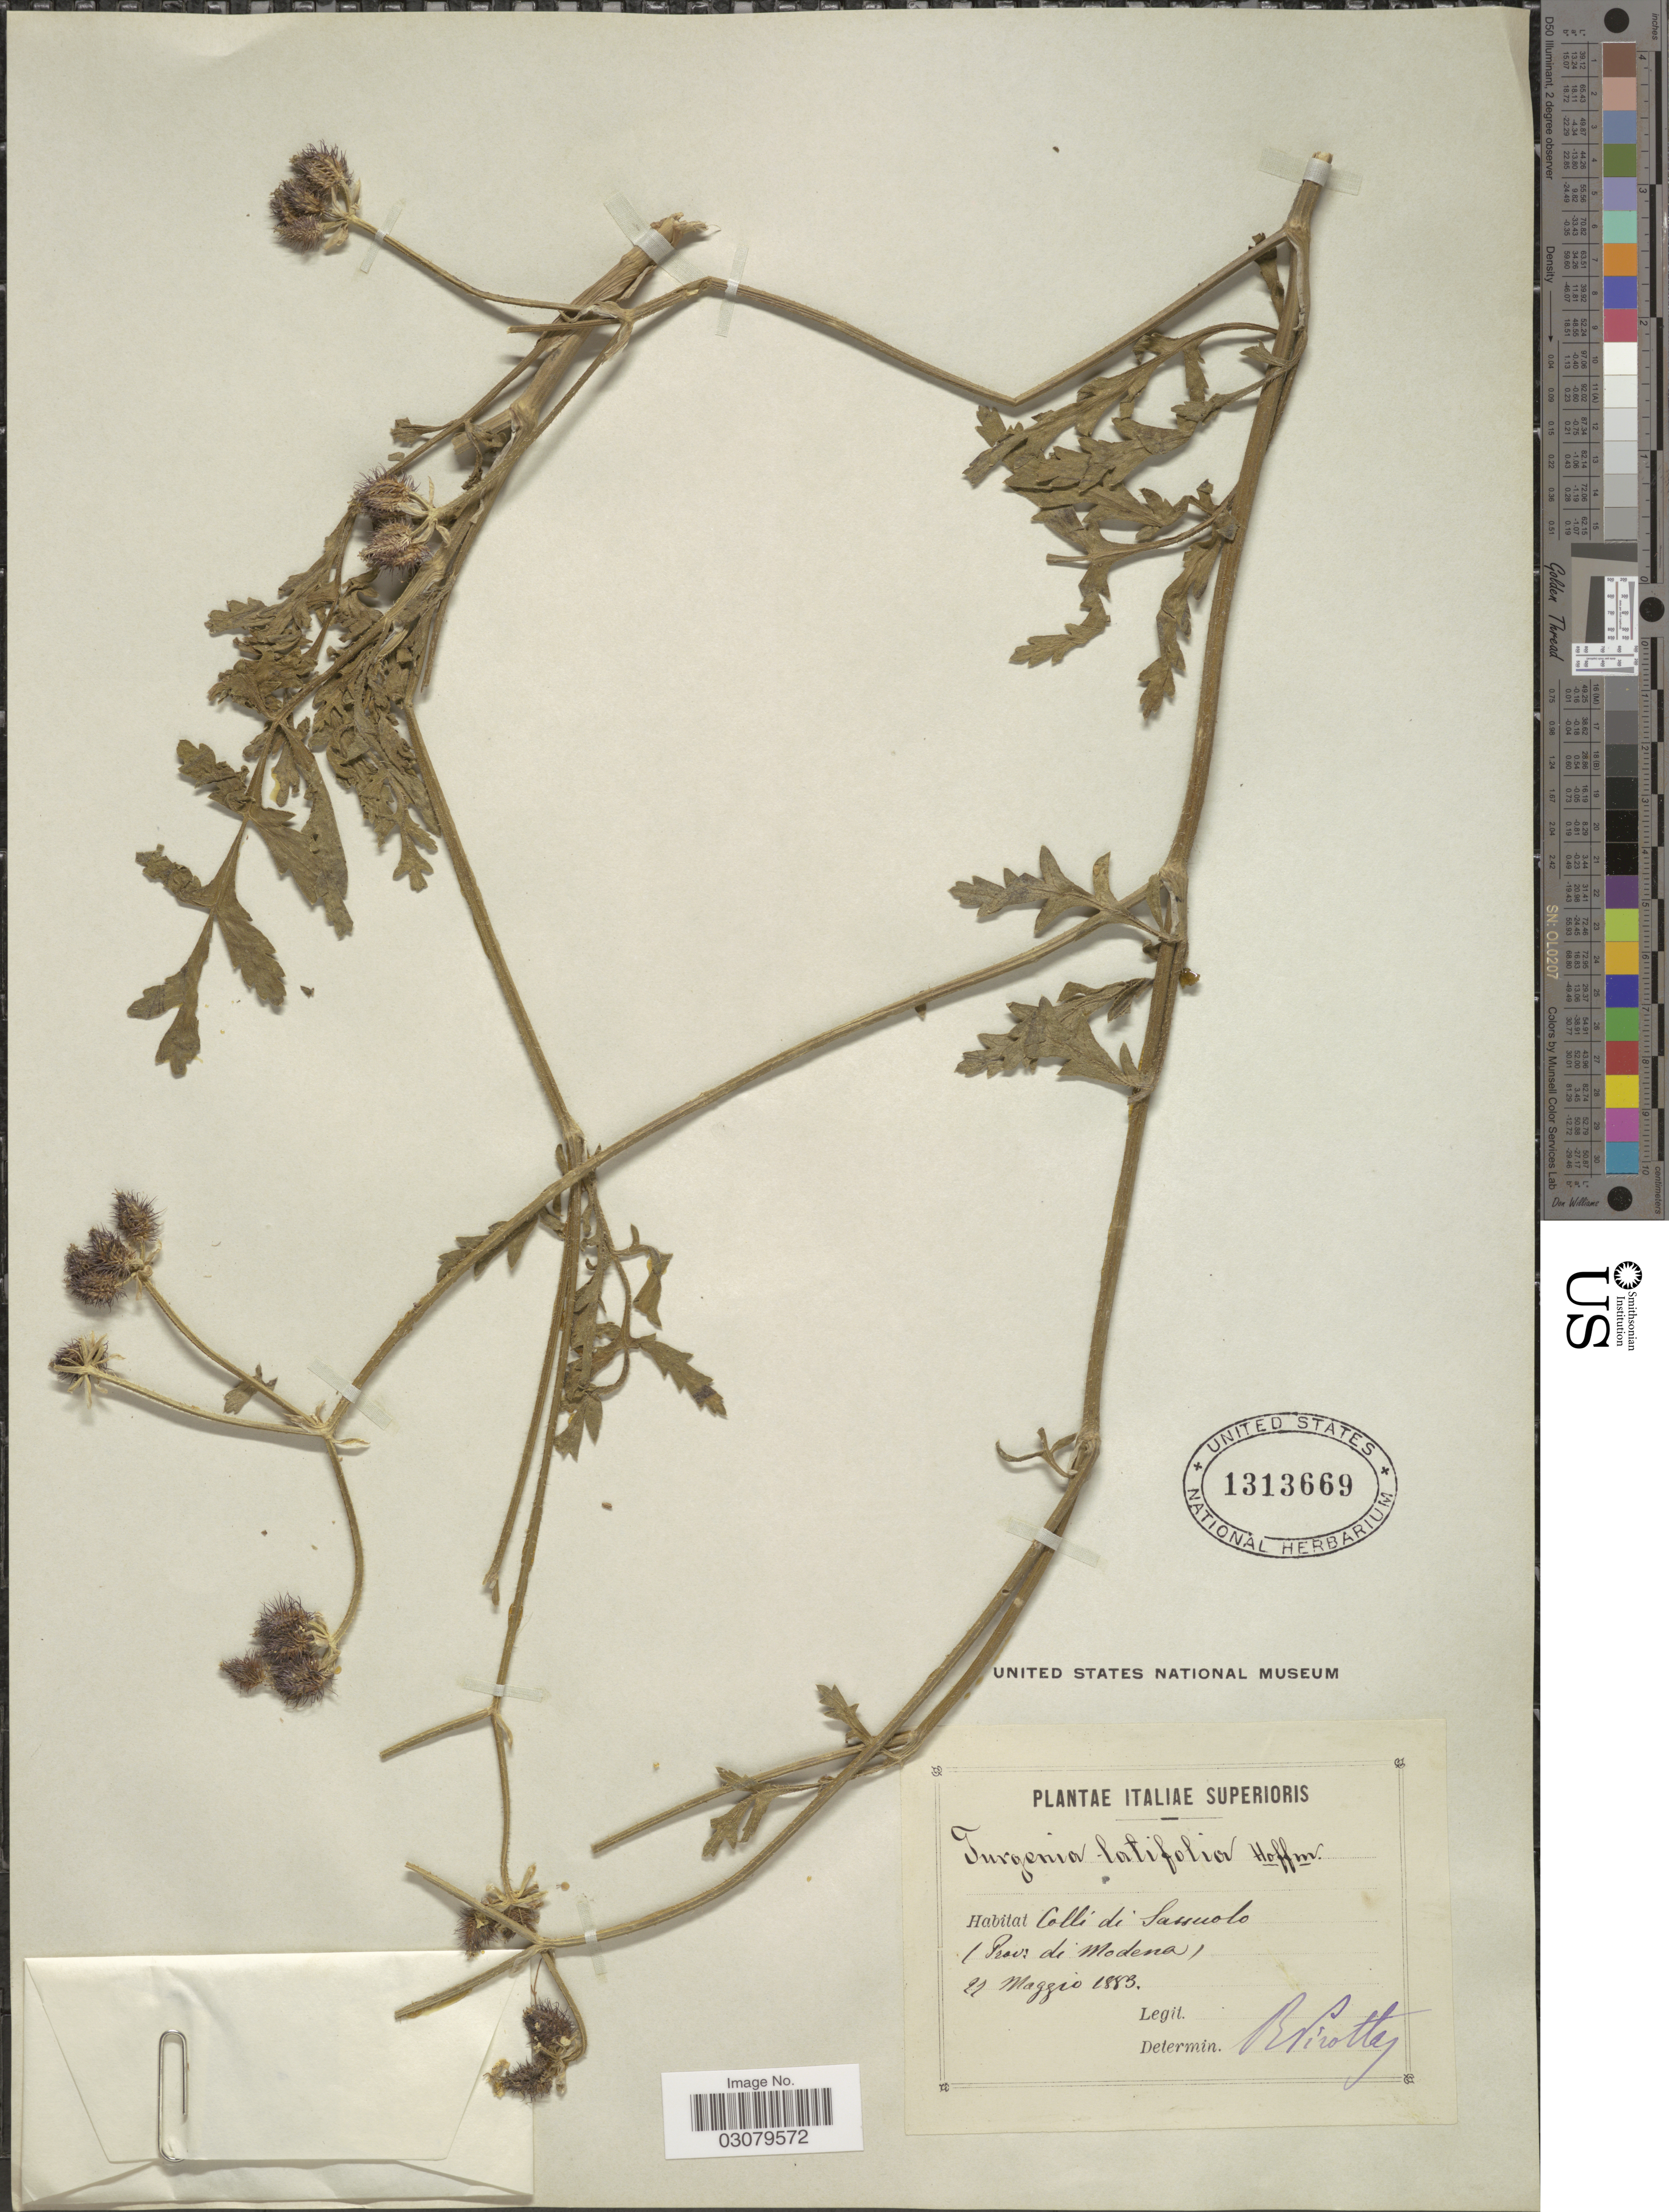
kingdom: Plantae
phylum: Tracheophyta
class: Magnoliopsida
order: Apiales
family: Apiaceae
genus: Caucalis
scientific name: Caucalis latifolia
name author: L.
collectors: R. Pivotty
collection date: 1883-05-22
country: Italy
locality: Colli di Sassuolo (Prov: di Modena).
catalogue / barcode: US 1313669